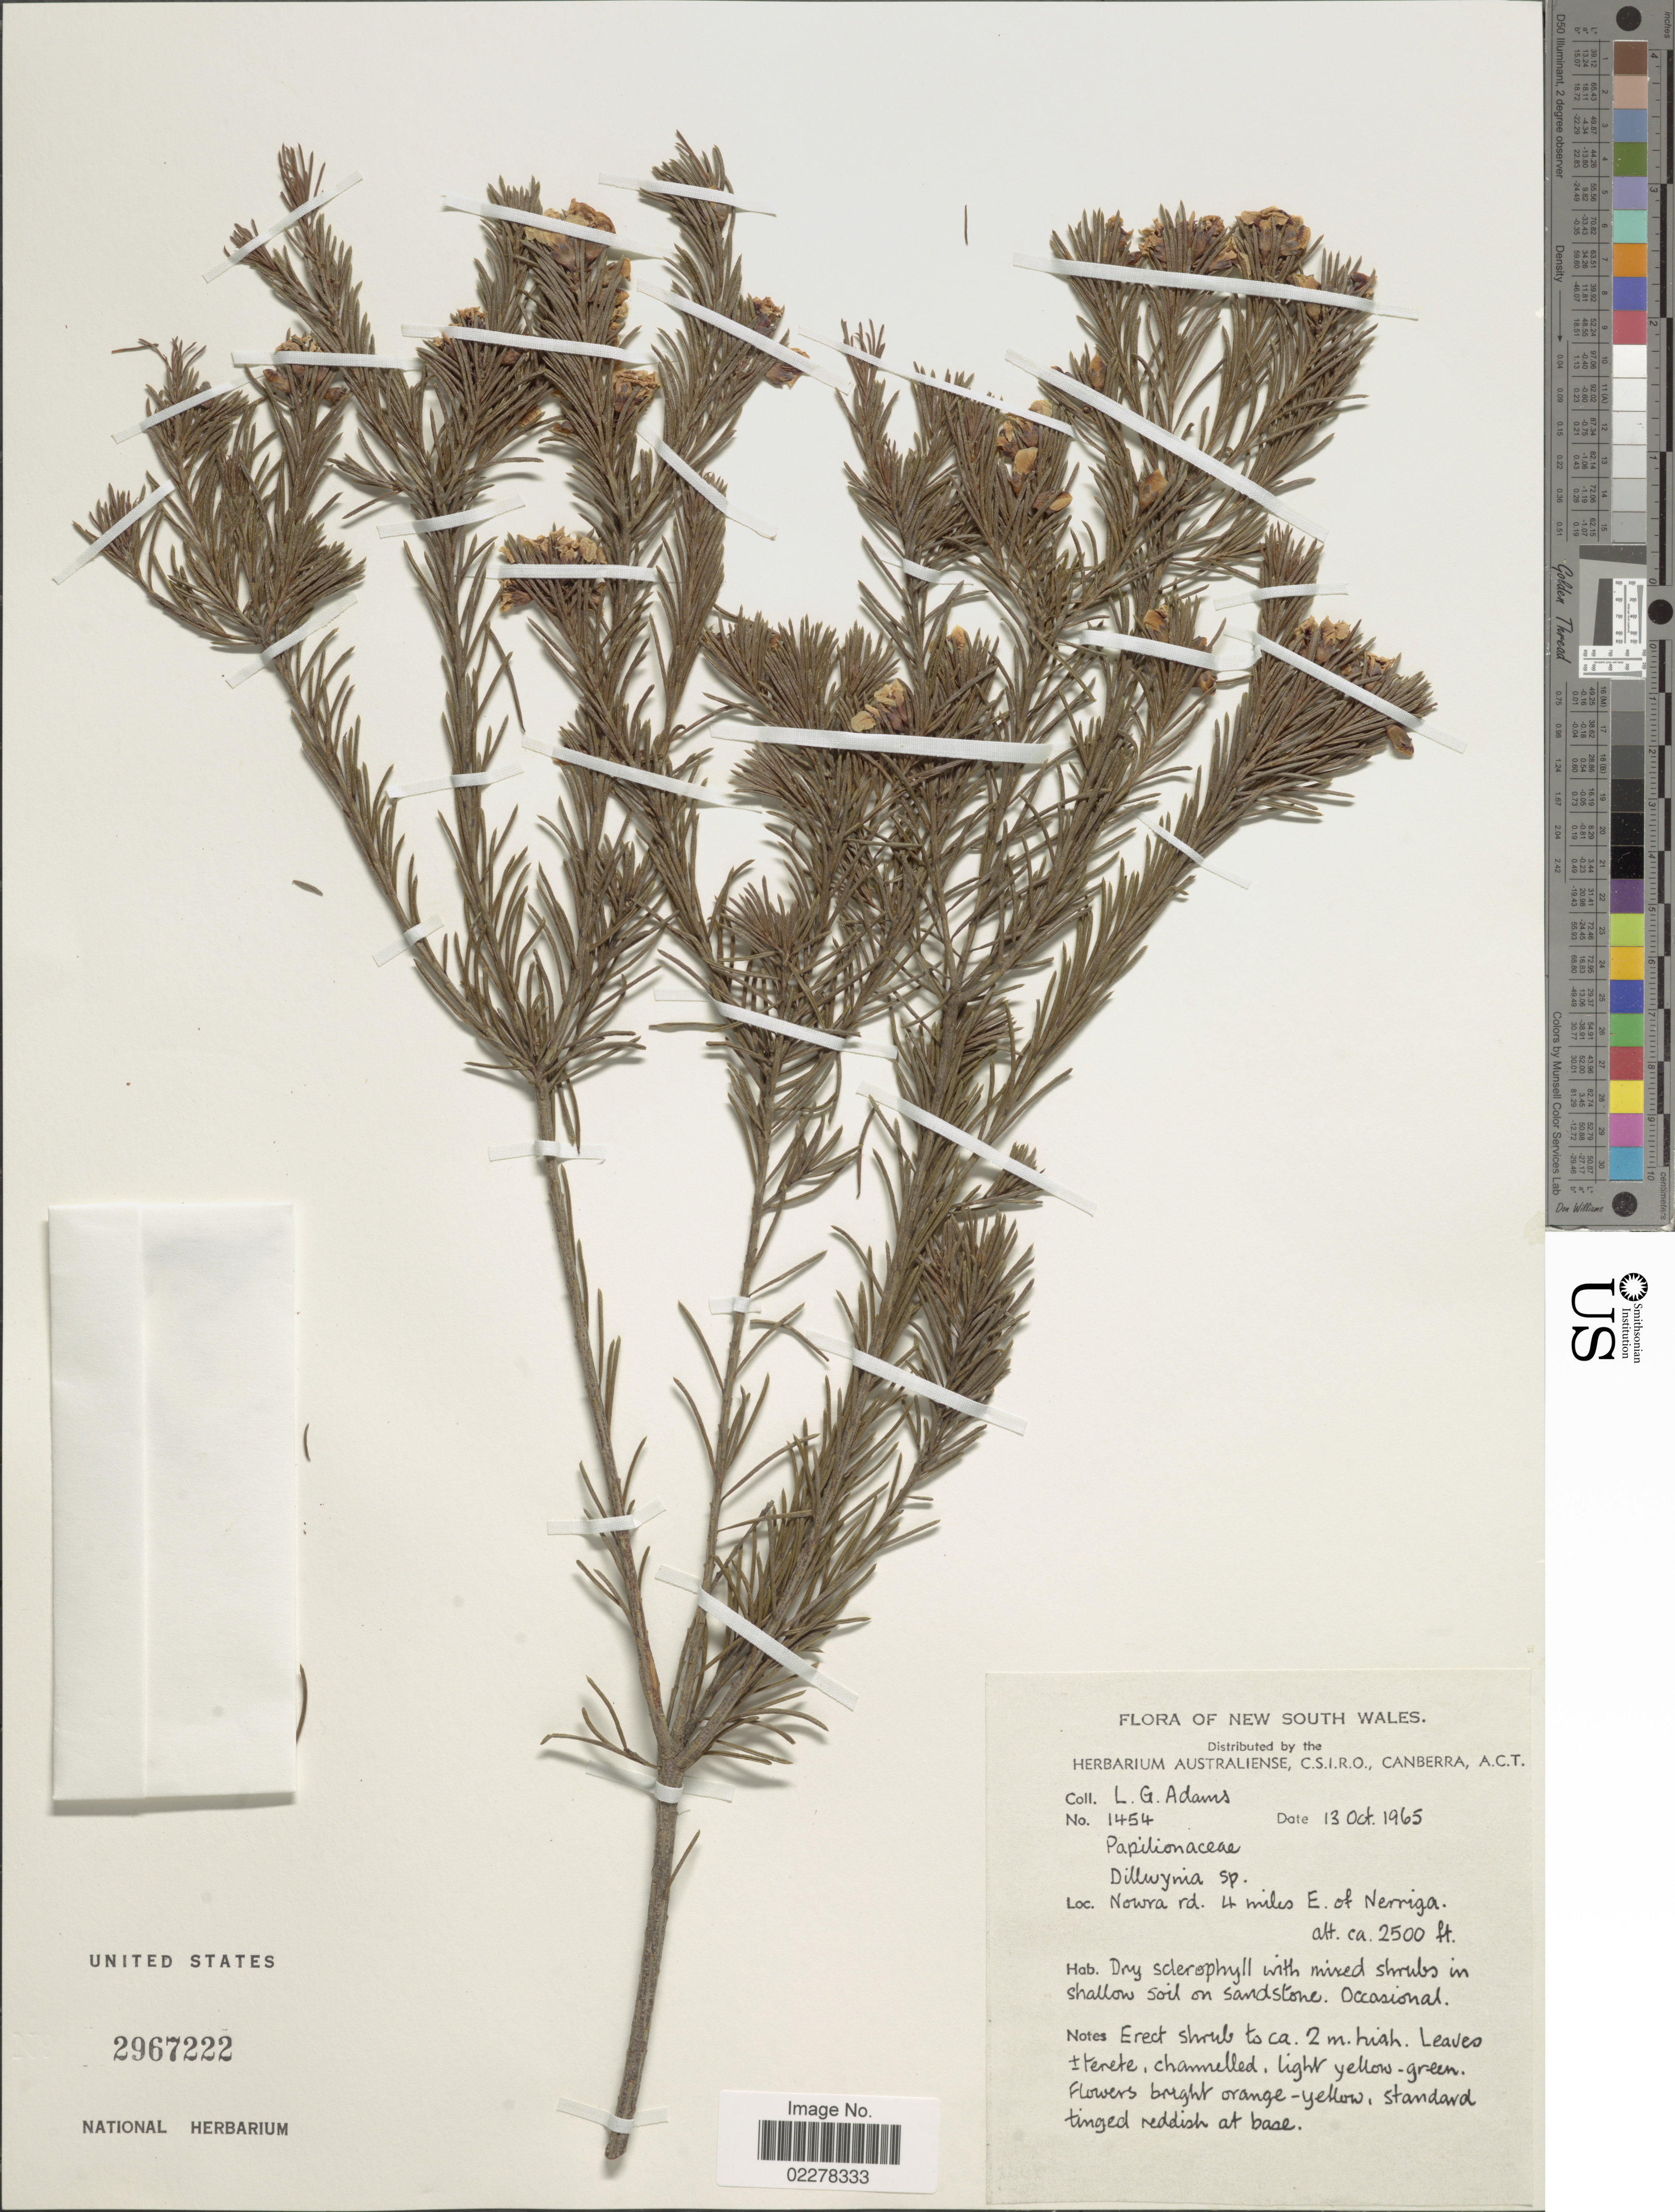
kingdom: Plantae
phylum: Tracheophyta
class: Magnoliopsida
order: Fabales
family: Fabaceae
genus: Dillwynia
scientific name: Dillwynia sp.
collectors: L. G. Adams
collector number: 1454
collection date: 1965-10-13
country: Australia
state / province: New South Wales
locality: Nowra rd. 4 miles E. of Nerriga.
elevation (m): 762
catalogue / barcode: US 2967222